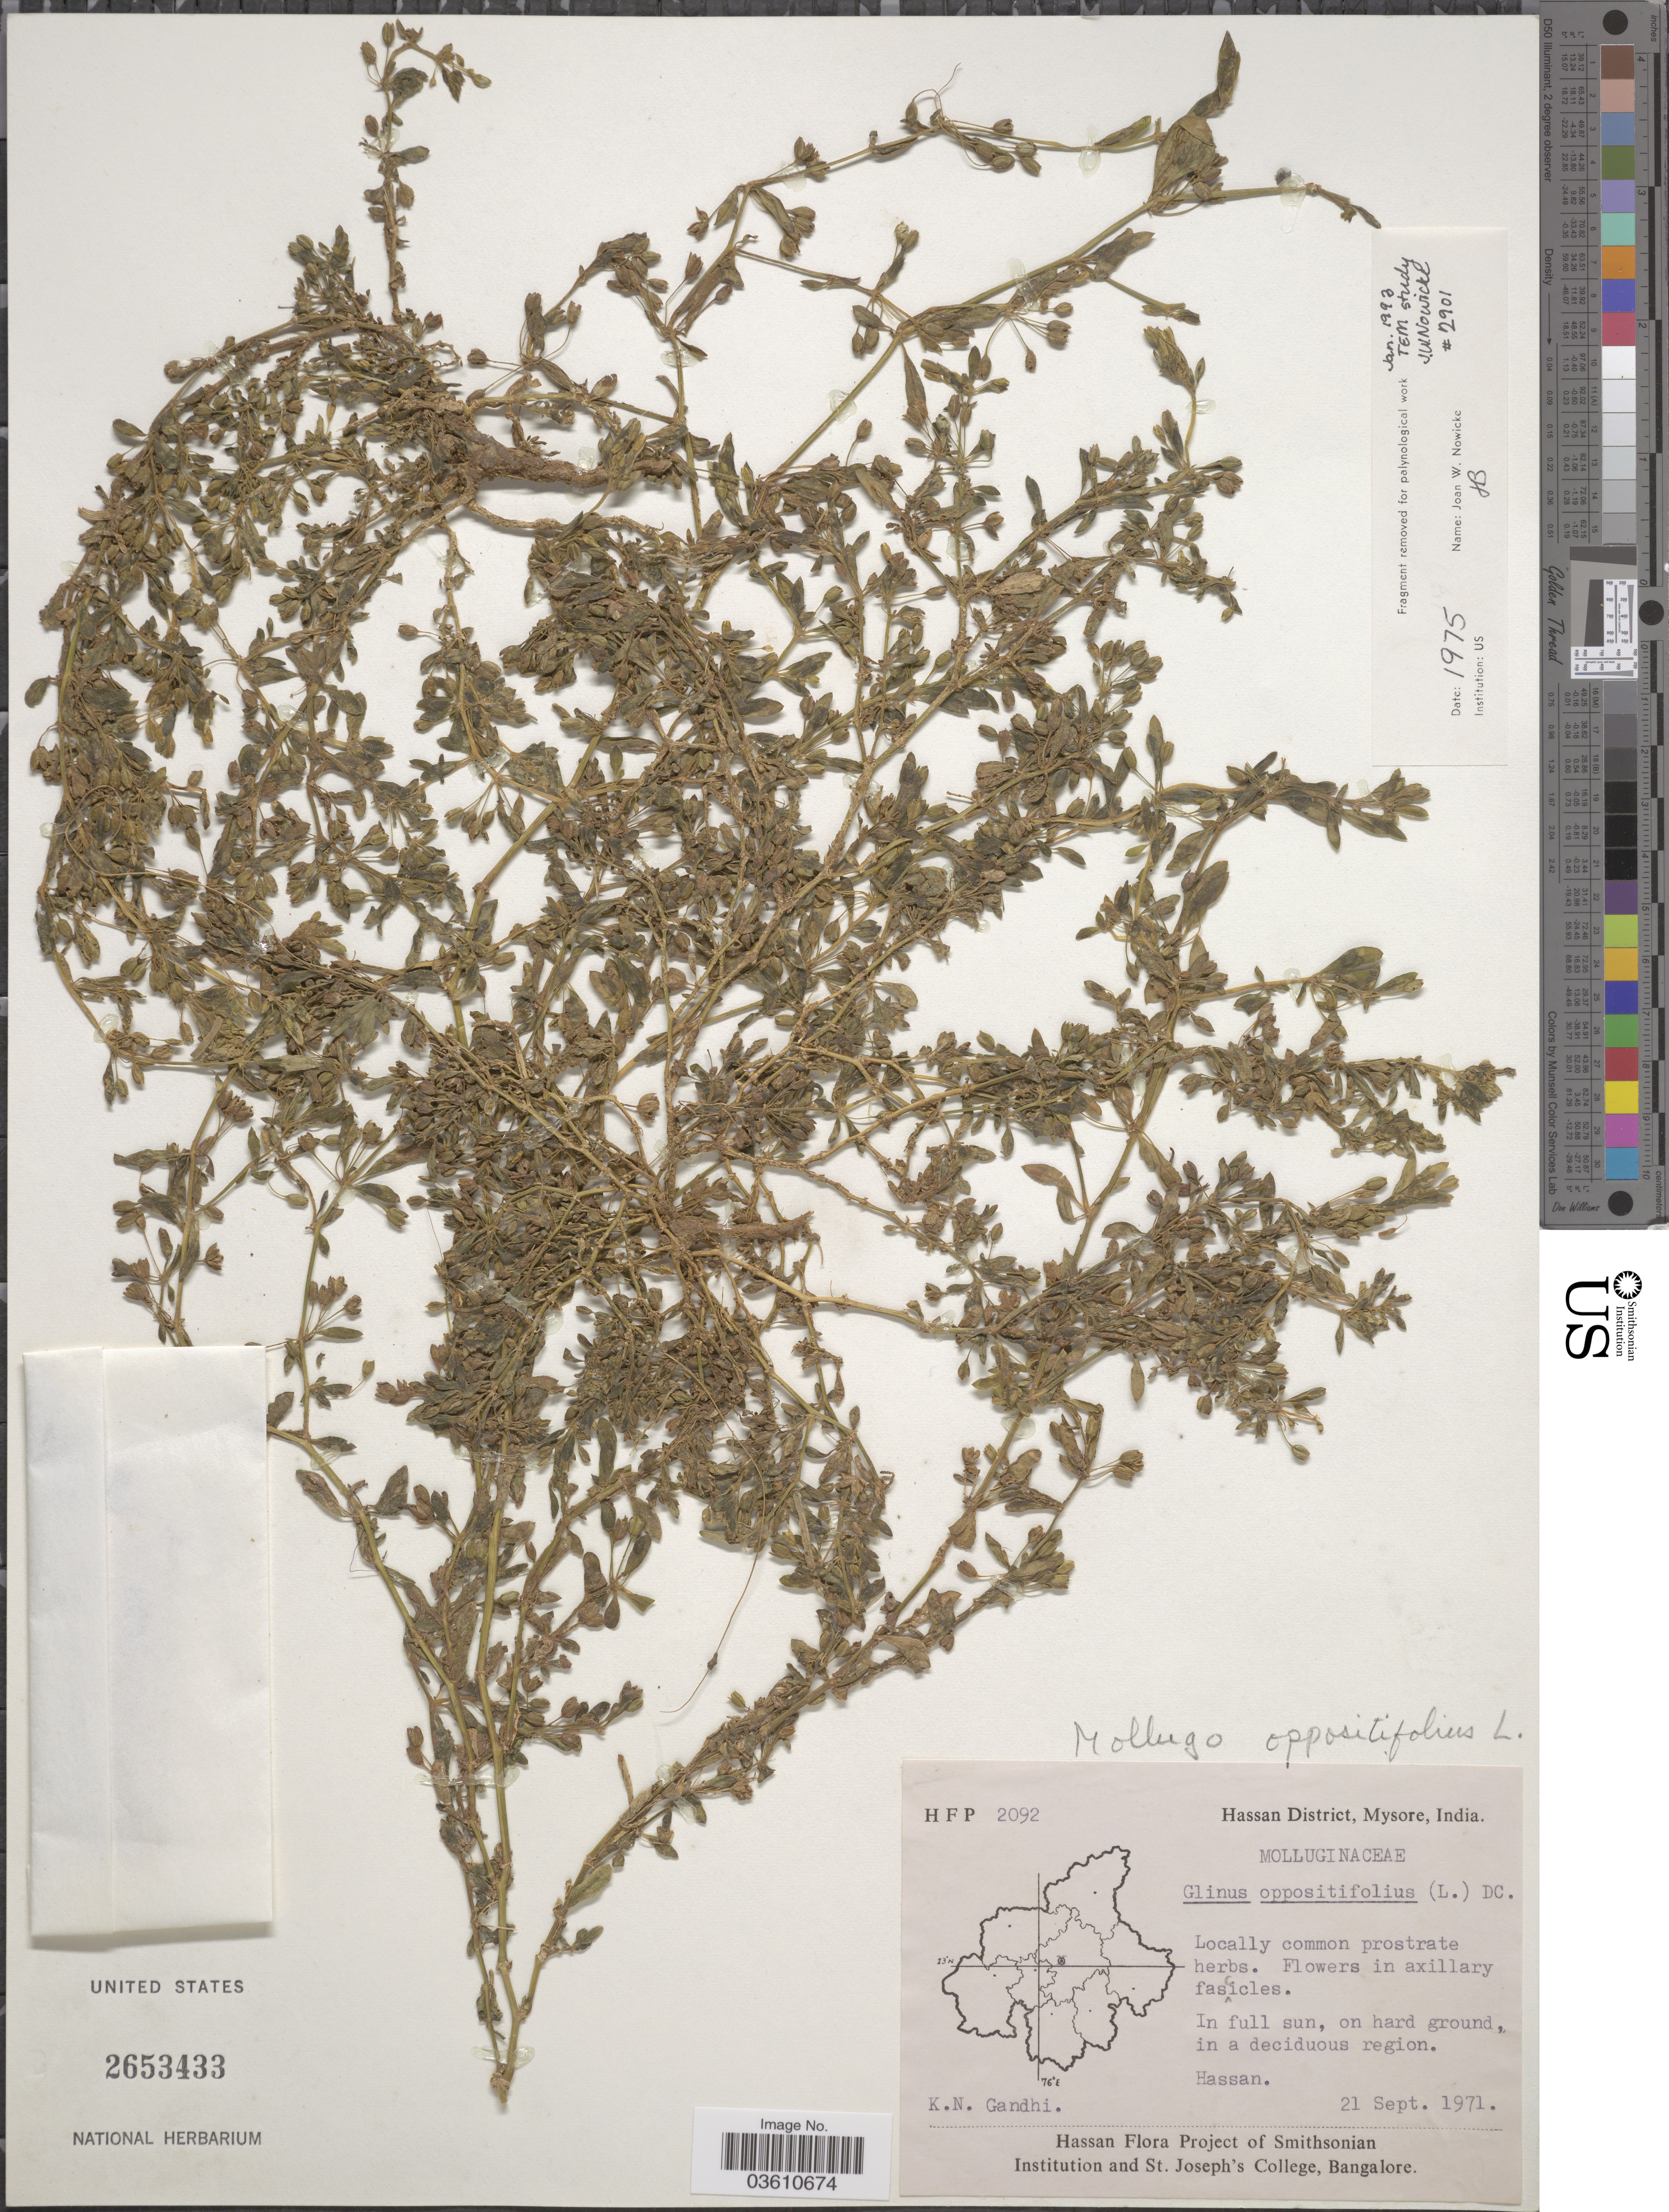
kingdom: Plantae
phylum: Tracheophyta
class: Magnoliopsida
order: Caryophyllales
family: Molluginaceae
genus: Glinus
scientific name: Glinus oppositifolius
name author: (L.) Aug. DC.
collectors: K. N. Gandhi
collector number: HFP2092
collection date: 1971-09-21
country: India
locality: Hassan District, Mysore. Hassan.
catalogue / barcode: US 2653433